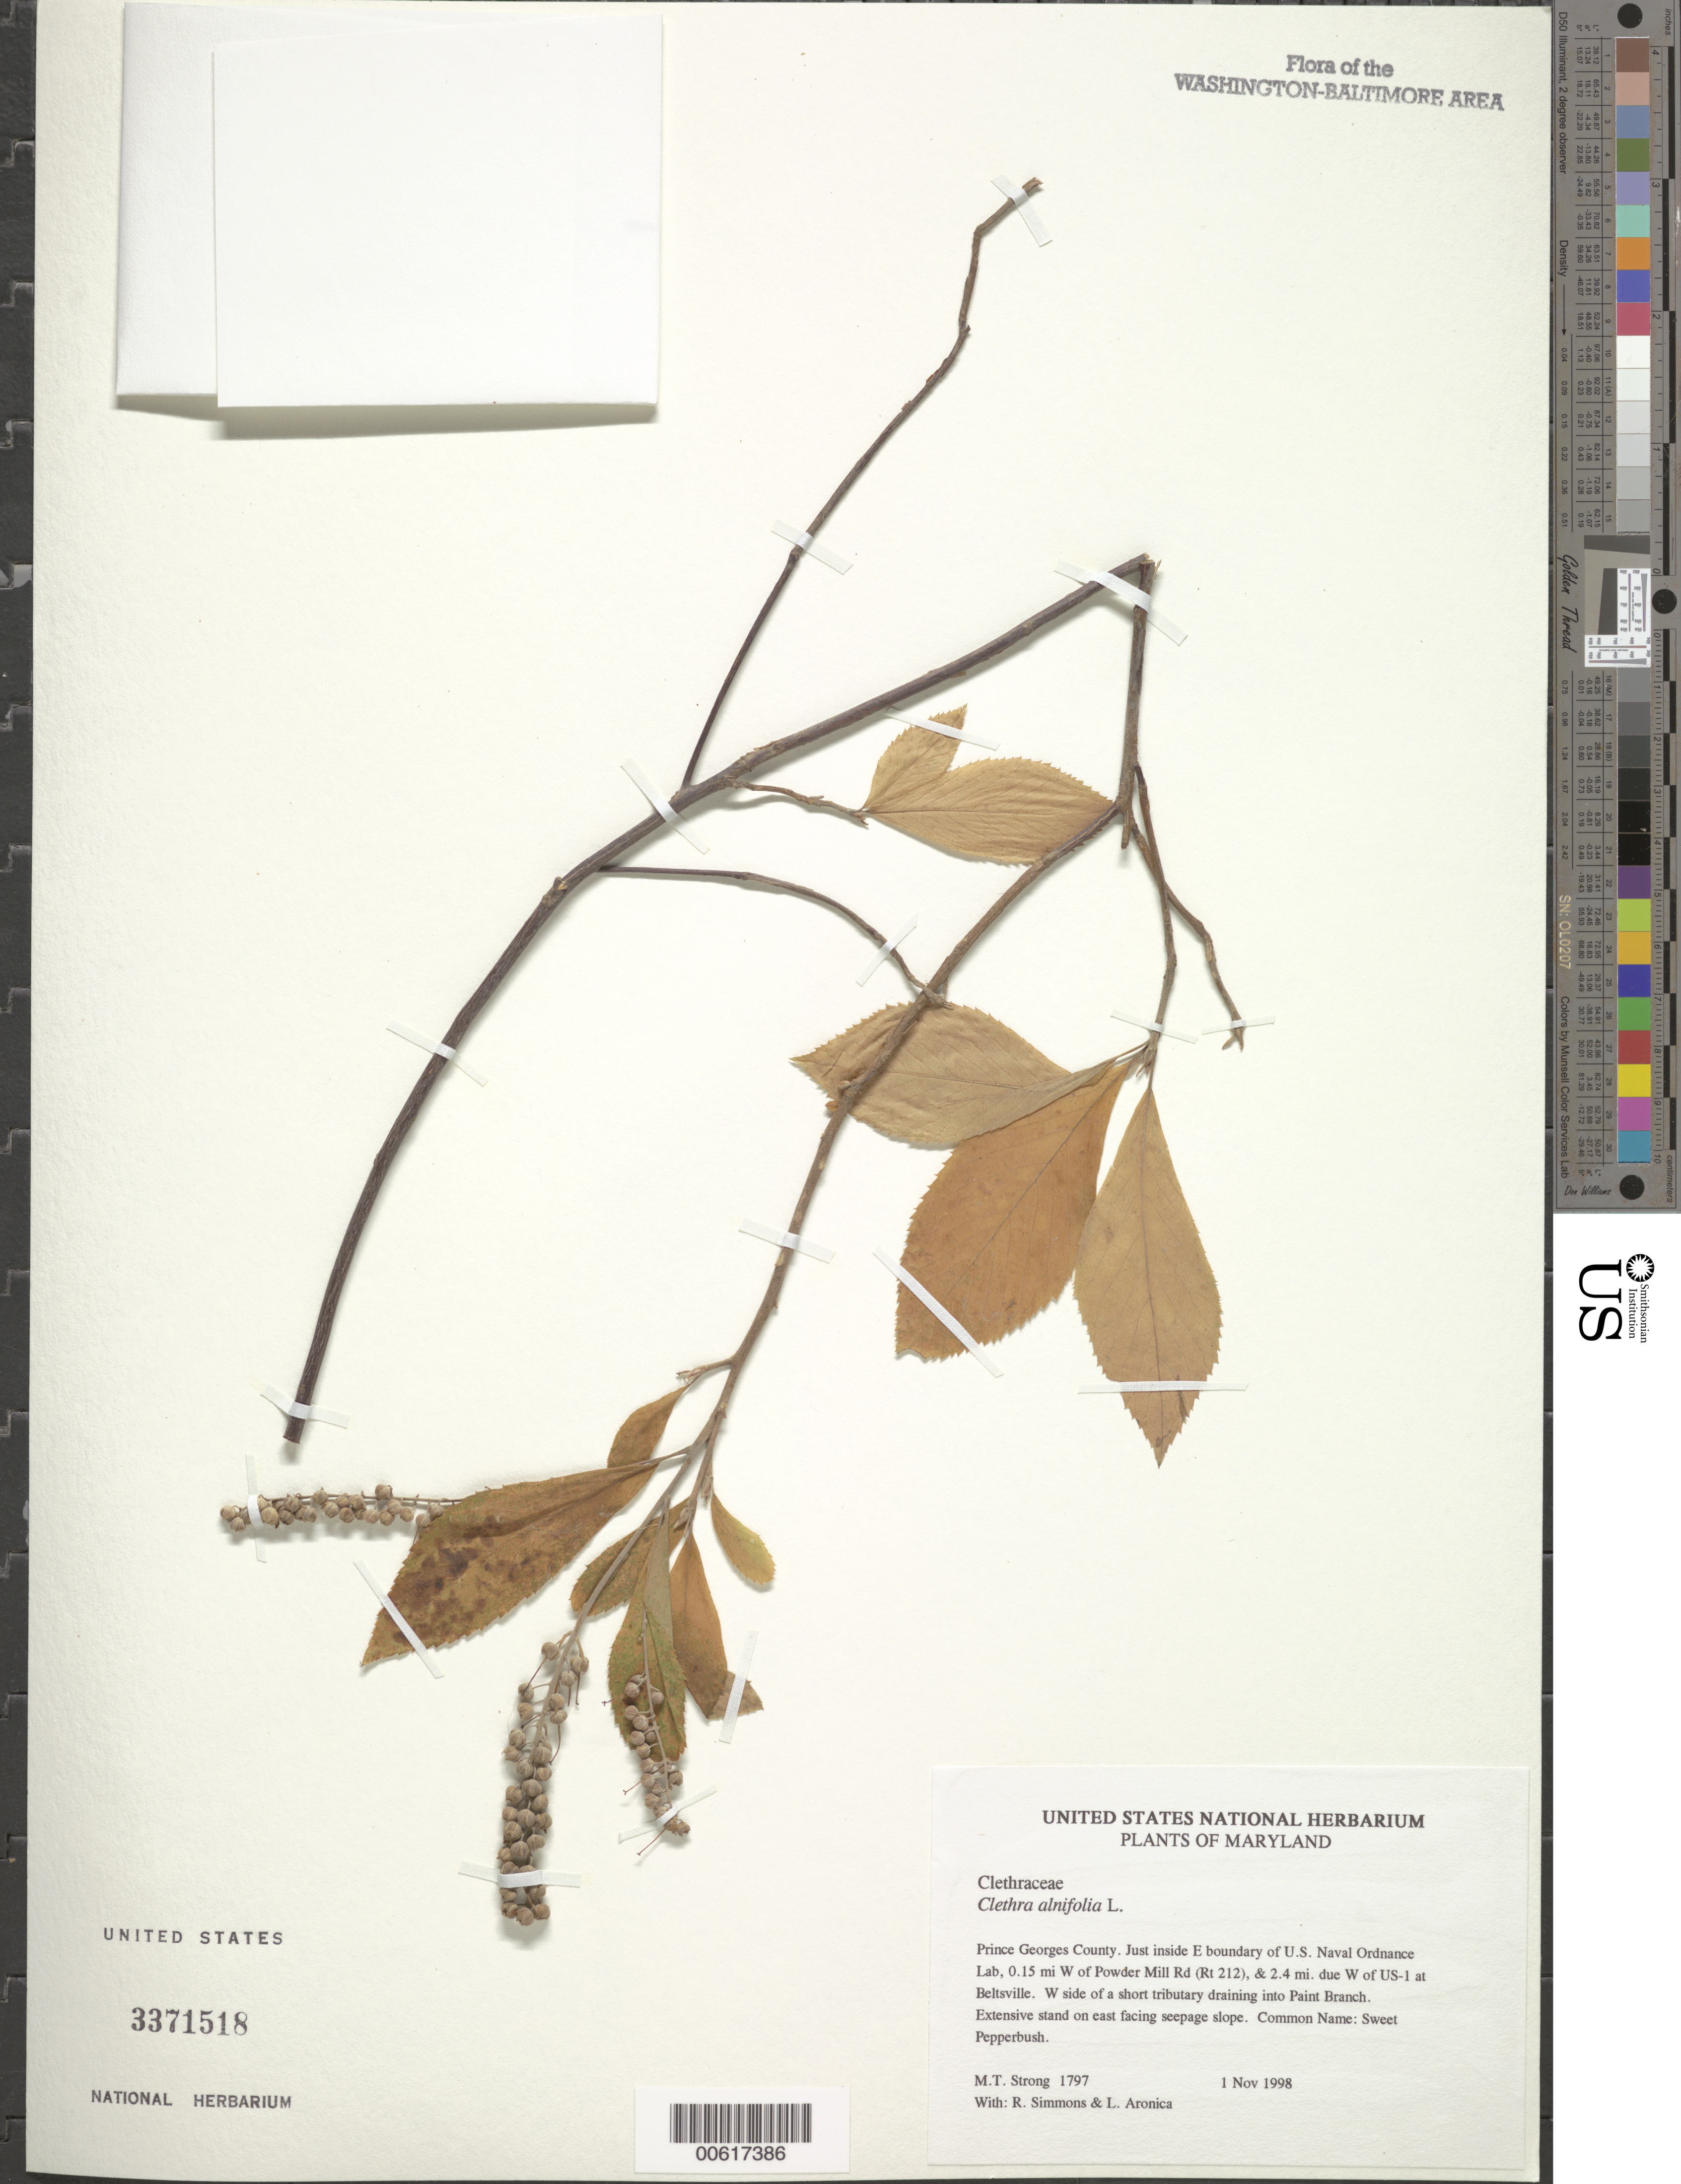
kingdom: Plantae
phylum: Tracheophyta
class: Magnoliopsida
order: Ericales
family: Clethraceae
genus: Clethra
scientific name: Clethra alnifolia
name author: L.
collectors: M. T. Strong, R. Simmons & L. Aronica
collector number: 1797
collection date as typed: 01 Nov 1998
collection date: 1998-11-01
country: United States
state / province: Maryland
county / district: Prince George's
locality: Just inside E boundary of U.S. Naval Ordnance Lab, 0.15 mi W of Powder Mill Rd (Rt 212), & 2.4 mi. due W of US-1 at Beltsville.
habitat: W side of a short tributary draining into Paint Branch. Extensive stand on east facing seepage slope.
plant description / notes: Common name: Sweet Pepperbush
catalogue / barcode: US 3371518